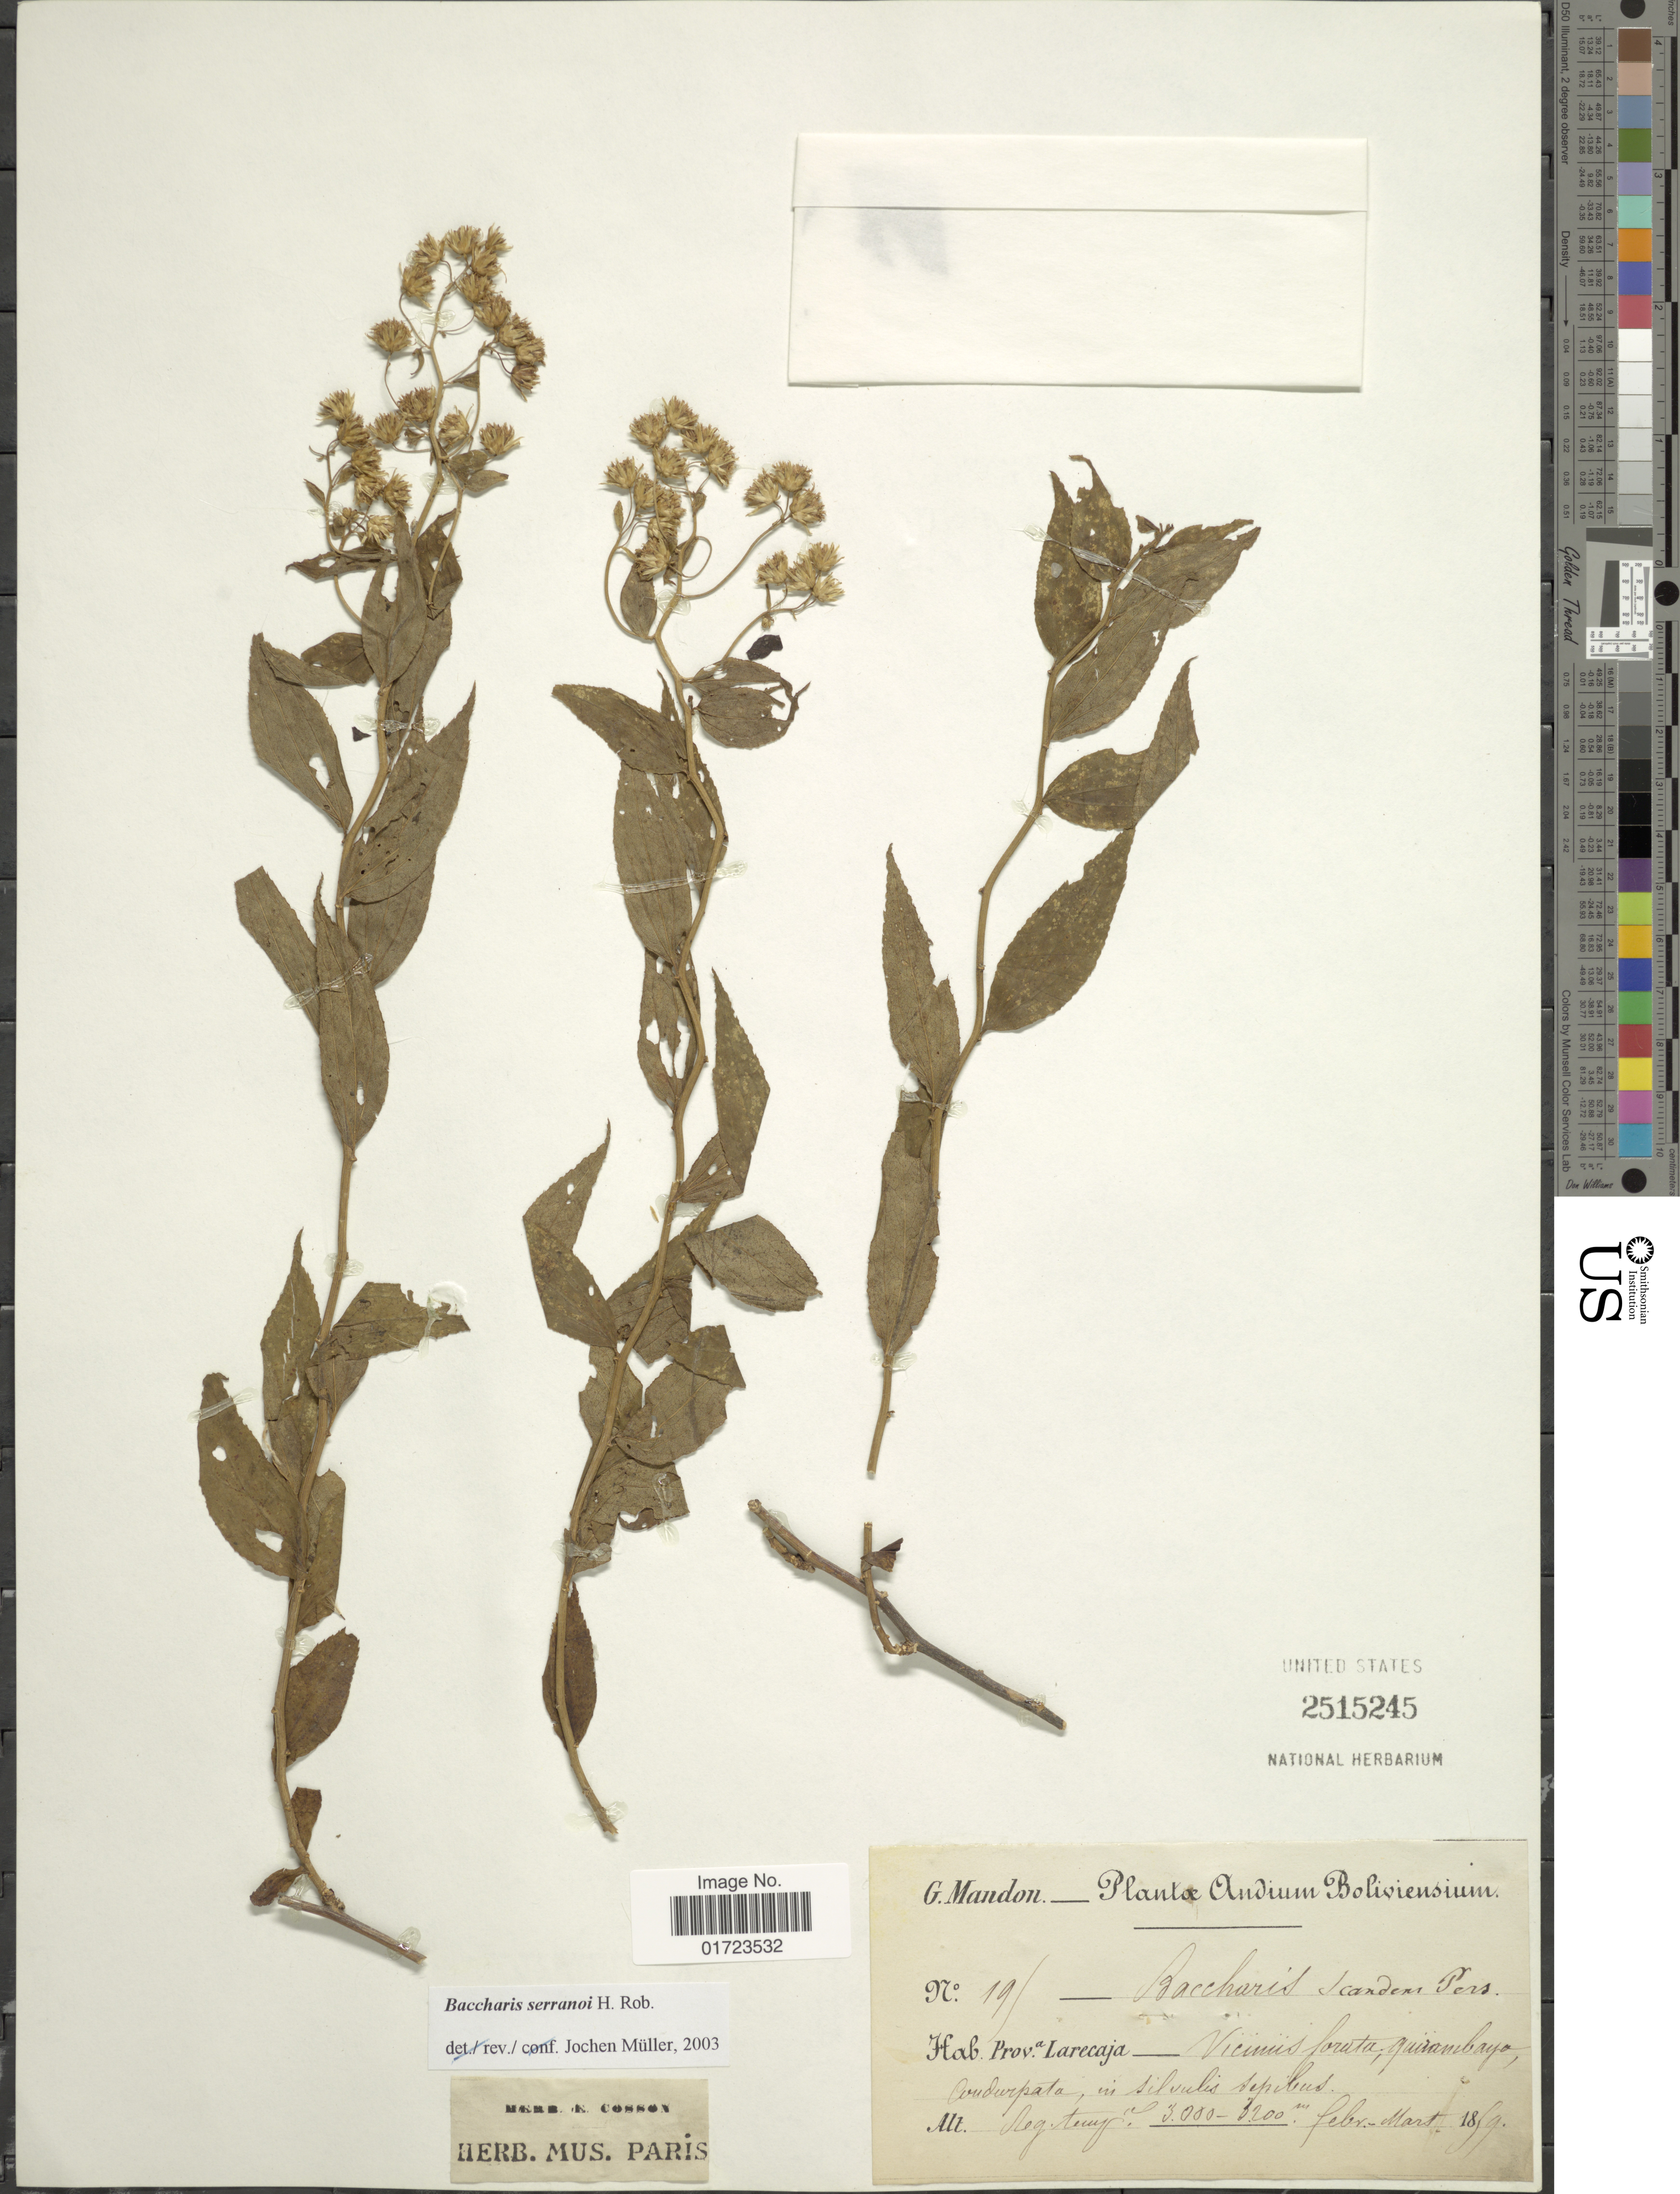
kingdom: Plantae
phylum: Tracheophyta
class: Magnoliopsida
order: Asterales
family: Asteraceae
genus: Baccharis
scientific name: Baccharis serranoi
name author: H. Rob.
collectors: G. Mandon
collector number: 195*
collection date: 1859-02/1859-03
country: Bolivia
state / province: La Páz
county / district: Larecaja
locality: Prov.a Larecaja - Viciniis forata, quarabayo, Condurpata in silvulis Sepibus.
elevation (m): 3000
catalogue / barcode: US 2515245